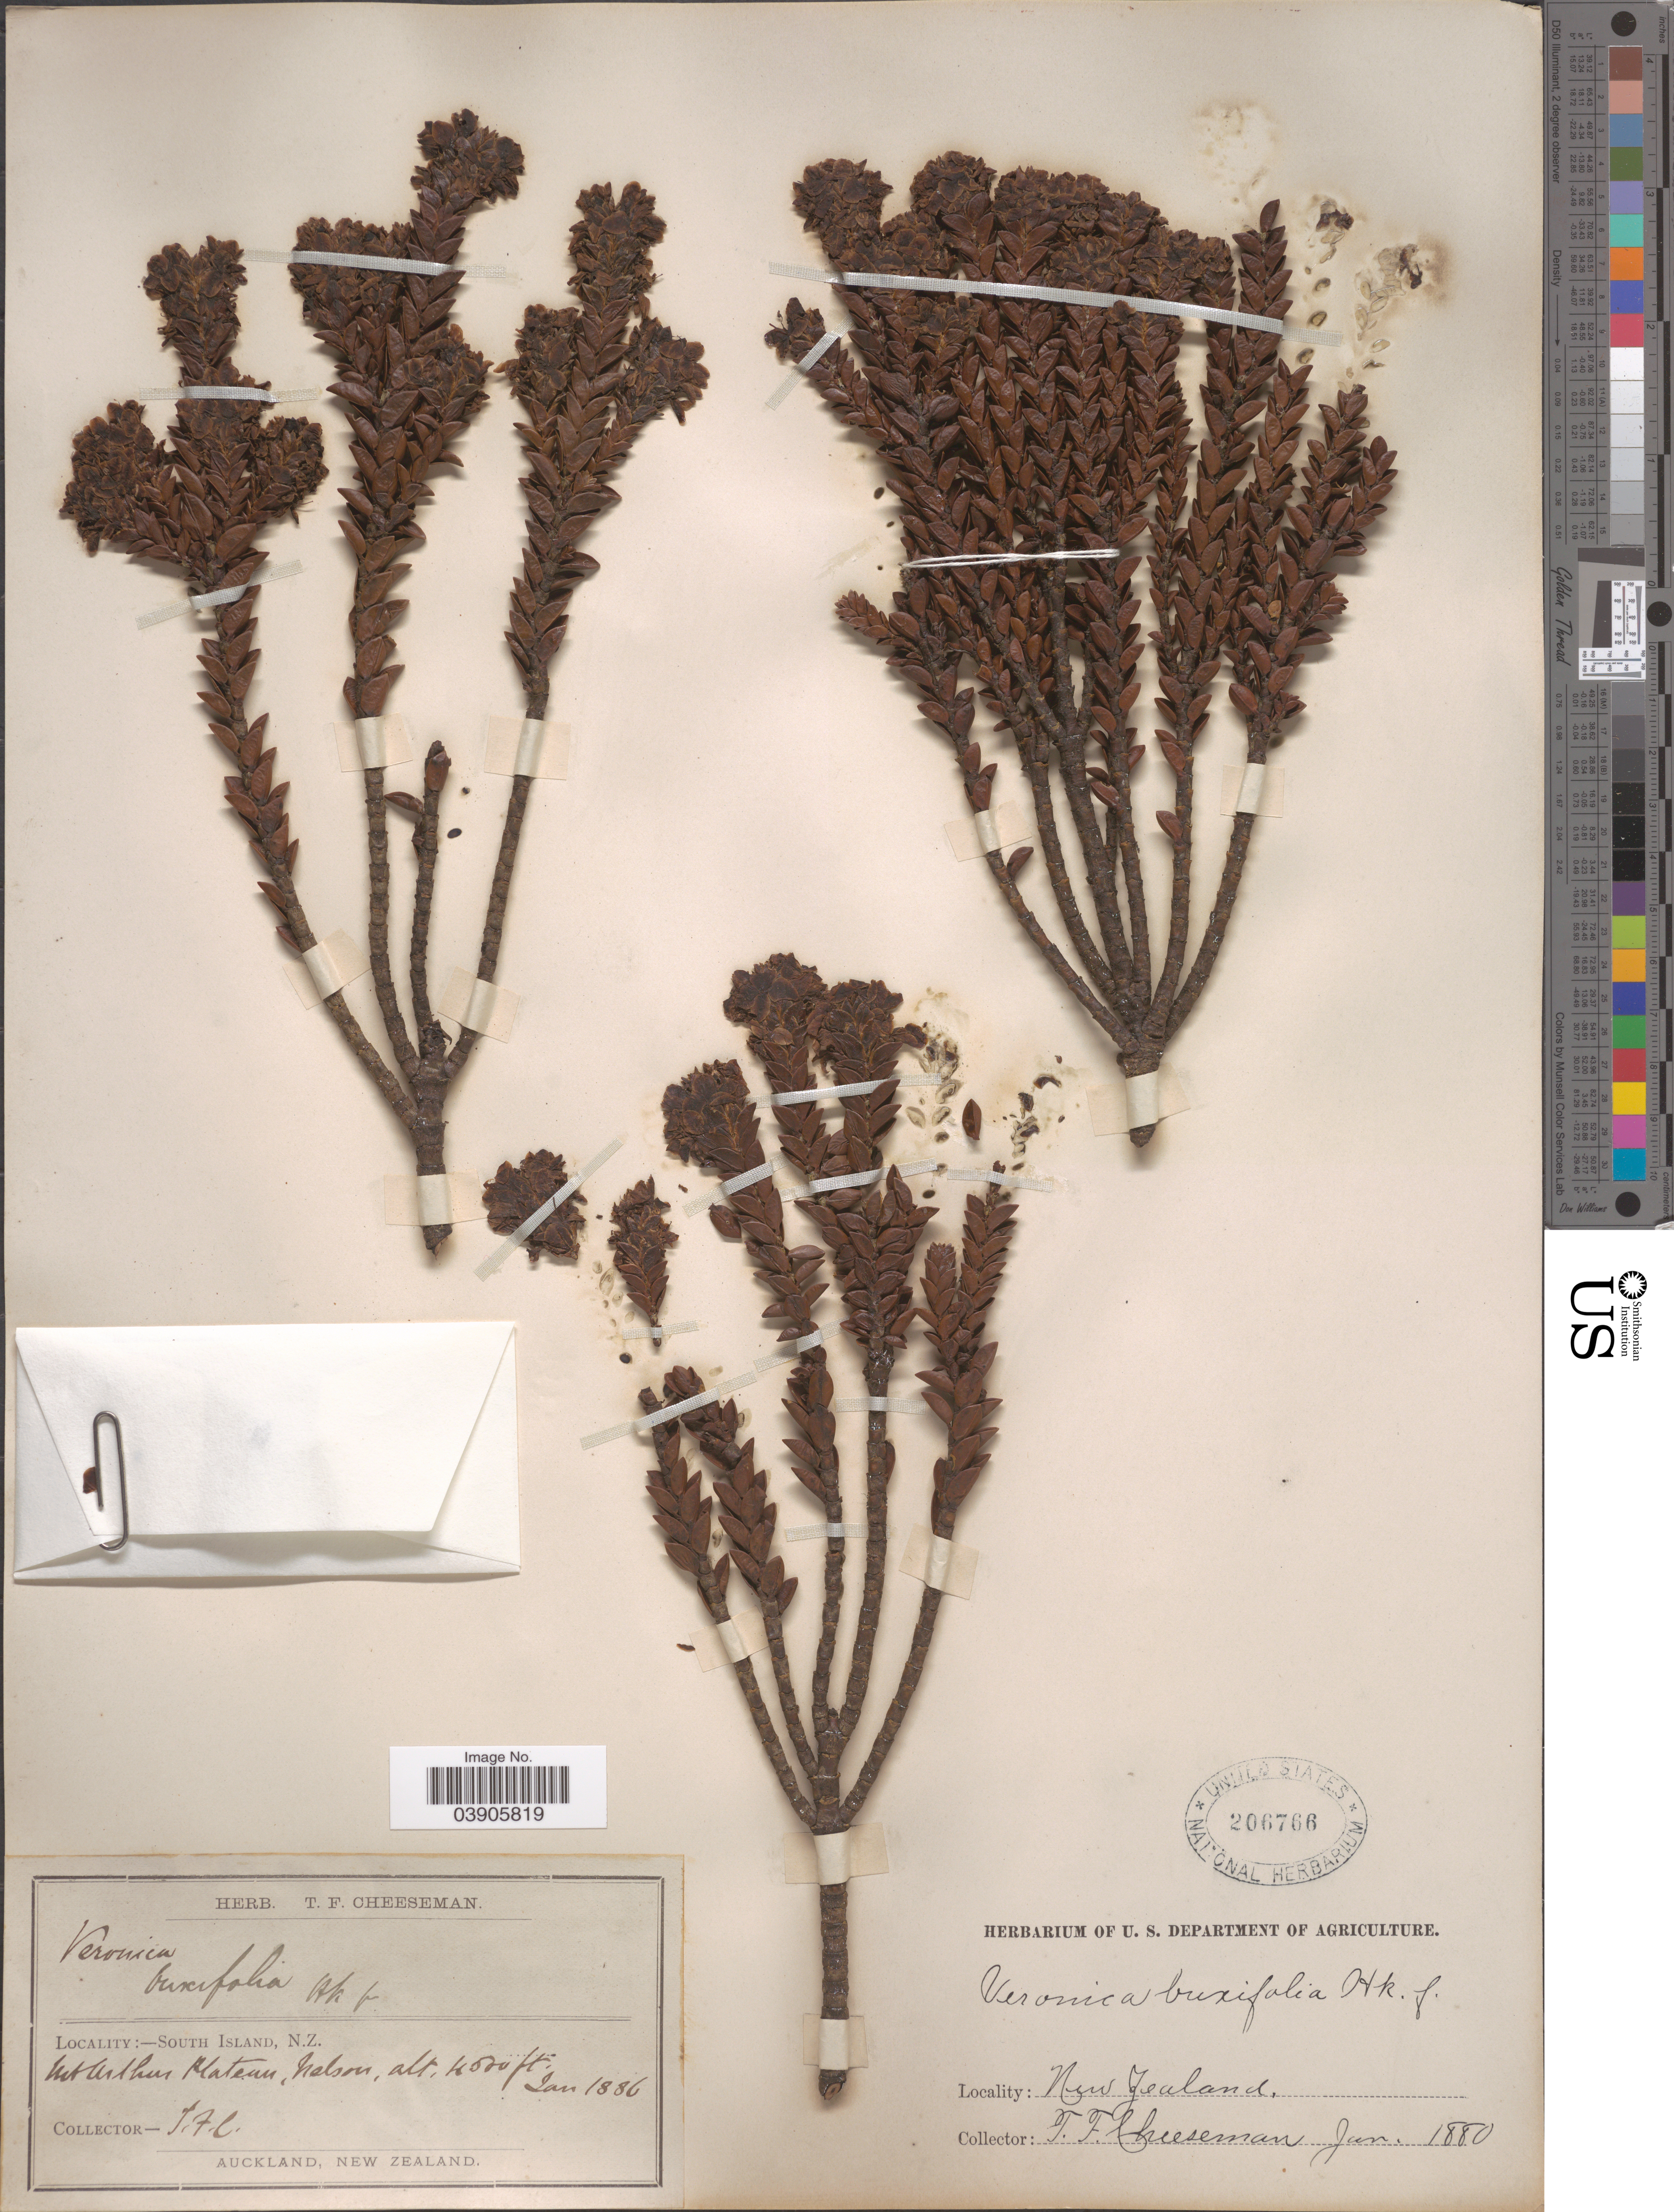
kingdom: Plantae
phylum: Tracheophyta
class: Magnoliopsida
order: Lamiales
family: Plantaginaceae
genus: Hebe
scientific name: Hebe buxifolia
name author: (Benth.) Cockayne & Allan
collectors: T. F. Cheeseman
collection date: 1886-01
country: New Zealand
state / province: Nelson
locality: South Island, Mt Arthur Plateau.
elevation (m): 1372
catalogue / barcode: US 206766